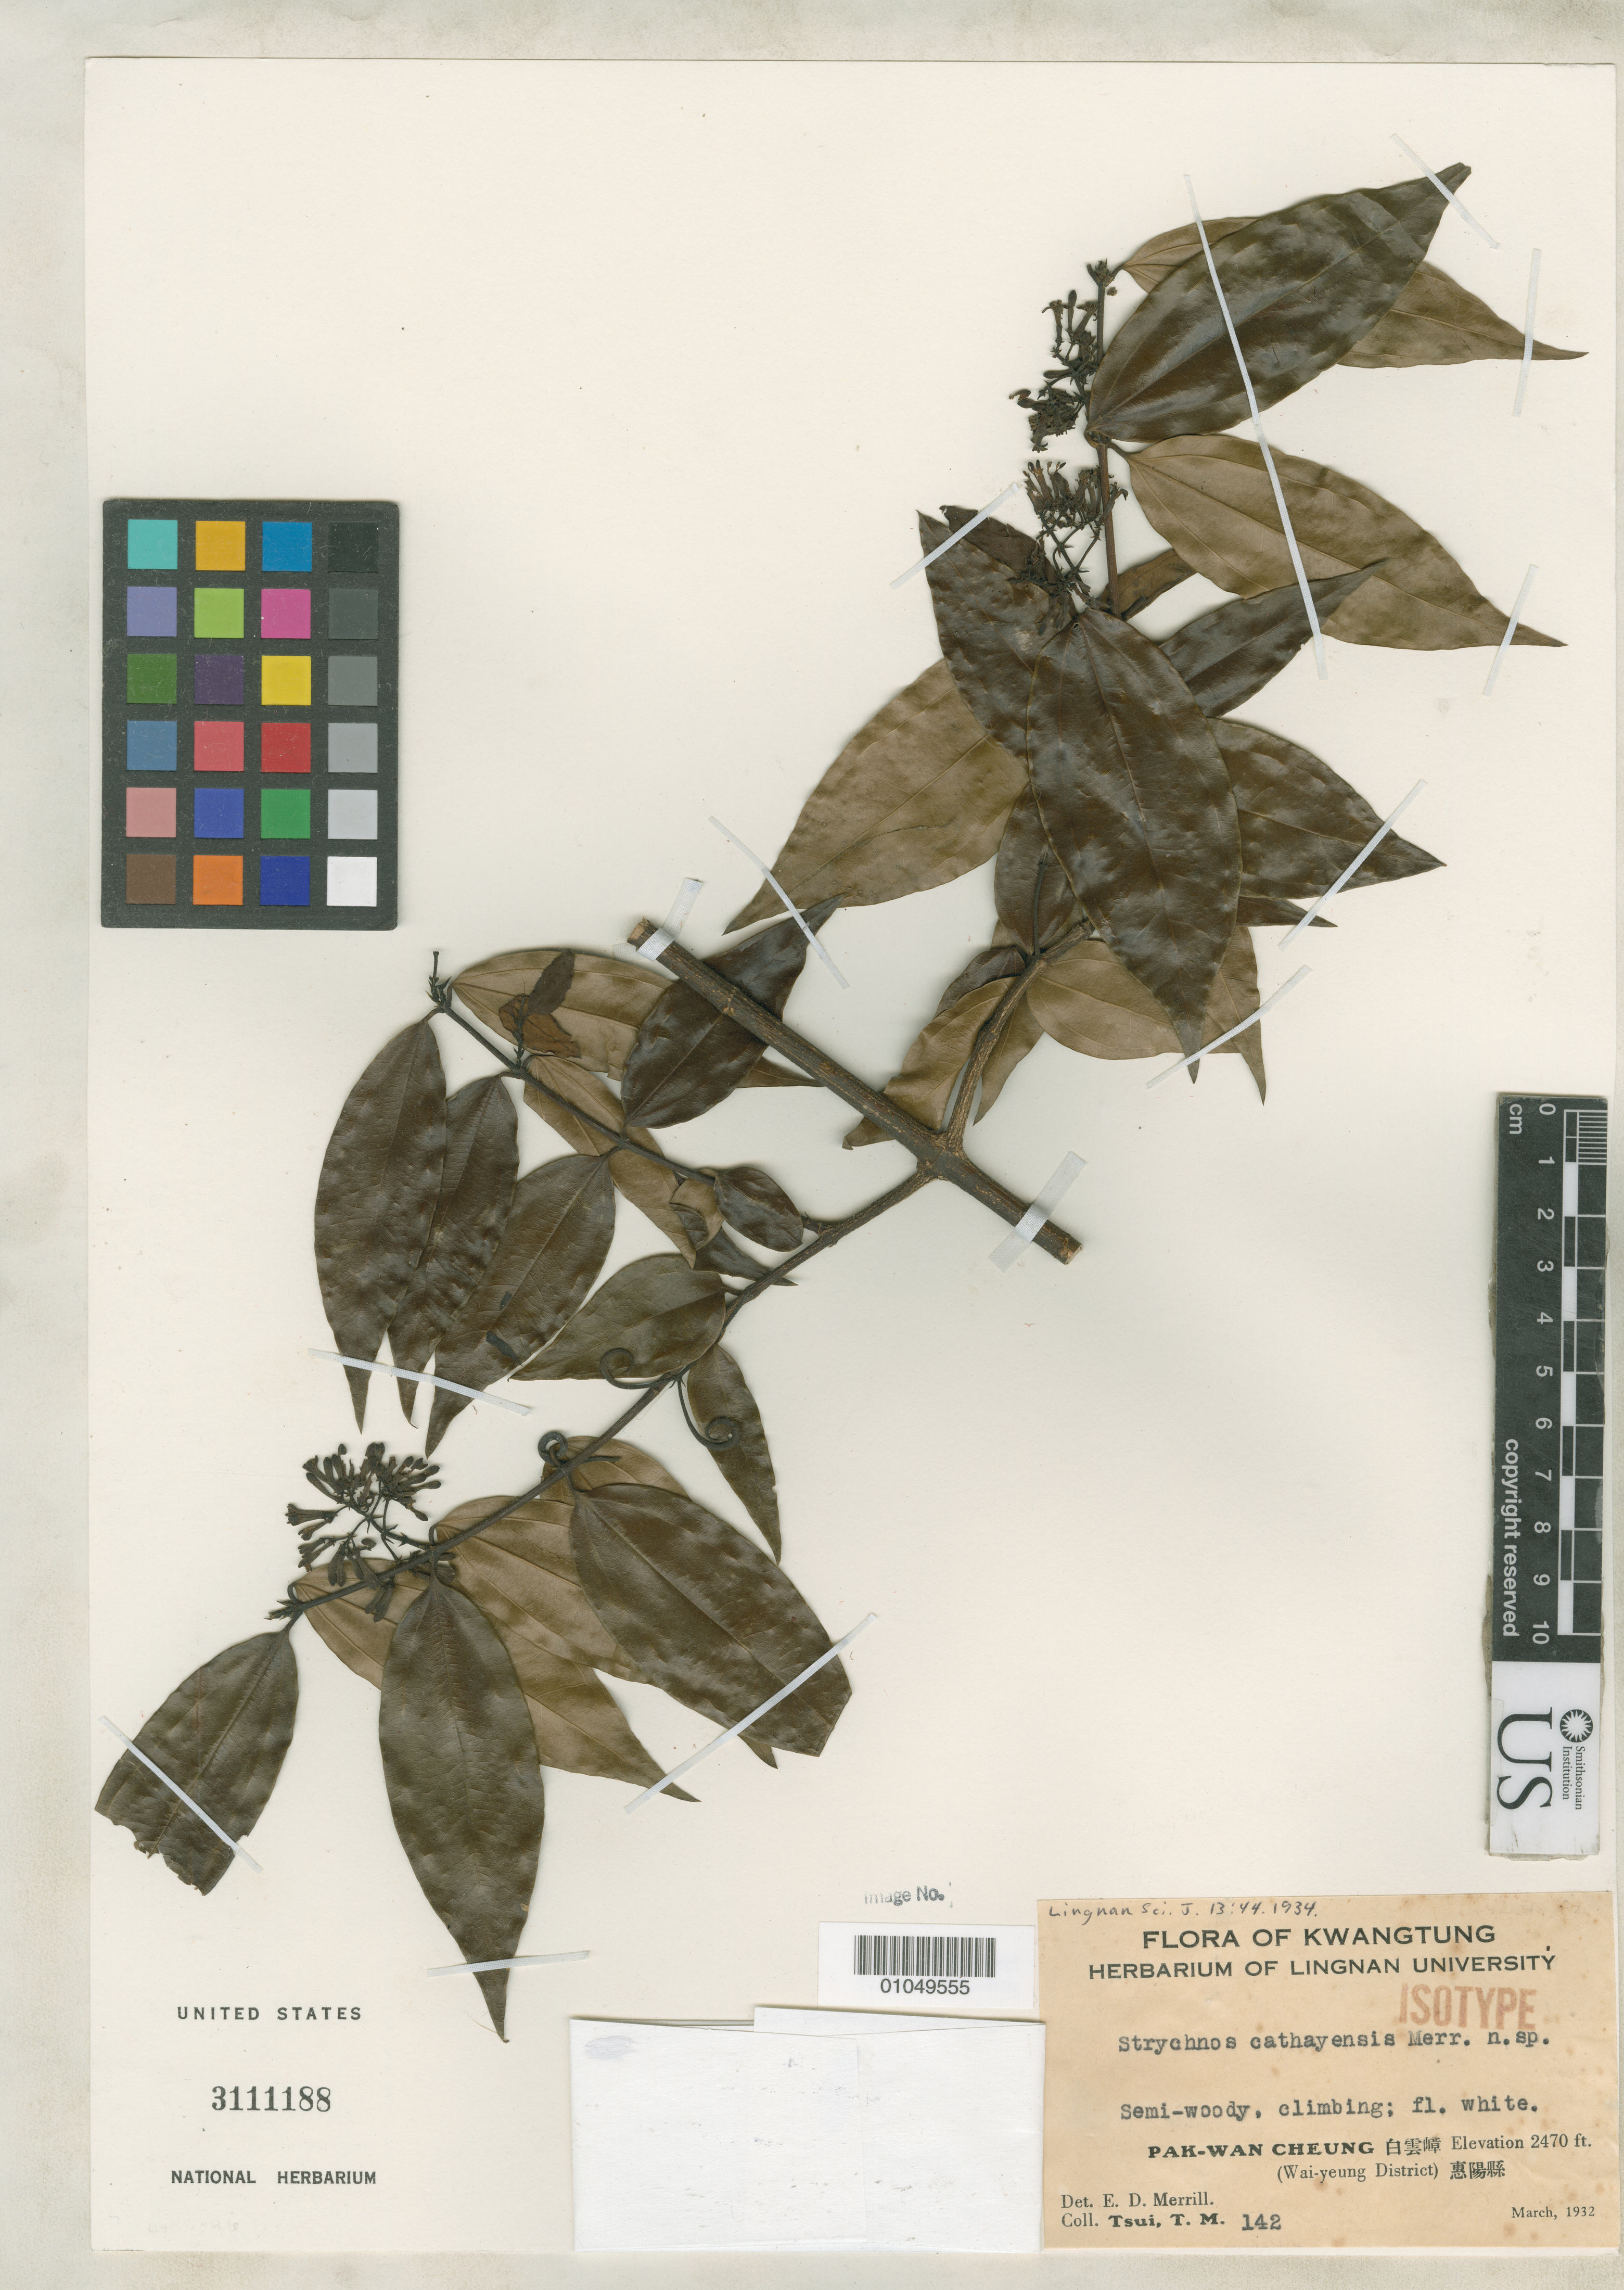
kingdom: Plantae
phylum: Tracheophyta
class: Magnoliopsida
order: Gentianales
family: Loganiaceae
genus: Strychnos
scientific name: Strychnos cathayensis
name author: Merr.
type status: Isotype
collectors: T. Tsui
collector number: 142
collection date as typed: Mar 1932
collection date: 1932-03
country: China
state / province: Guangdong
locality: Pak-Wan Cheung, Wai-yeung District.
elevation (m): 753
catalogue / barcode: US 3111188